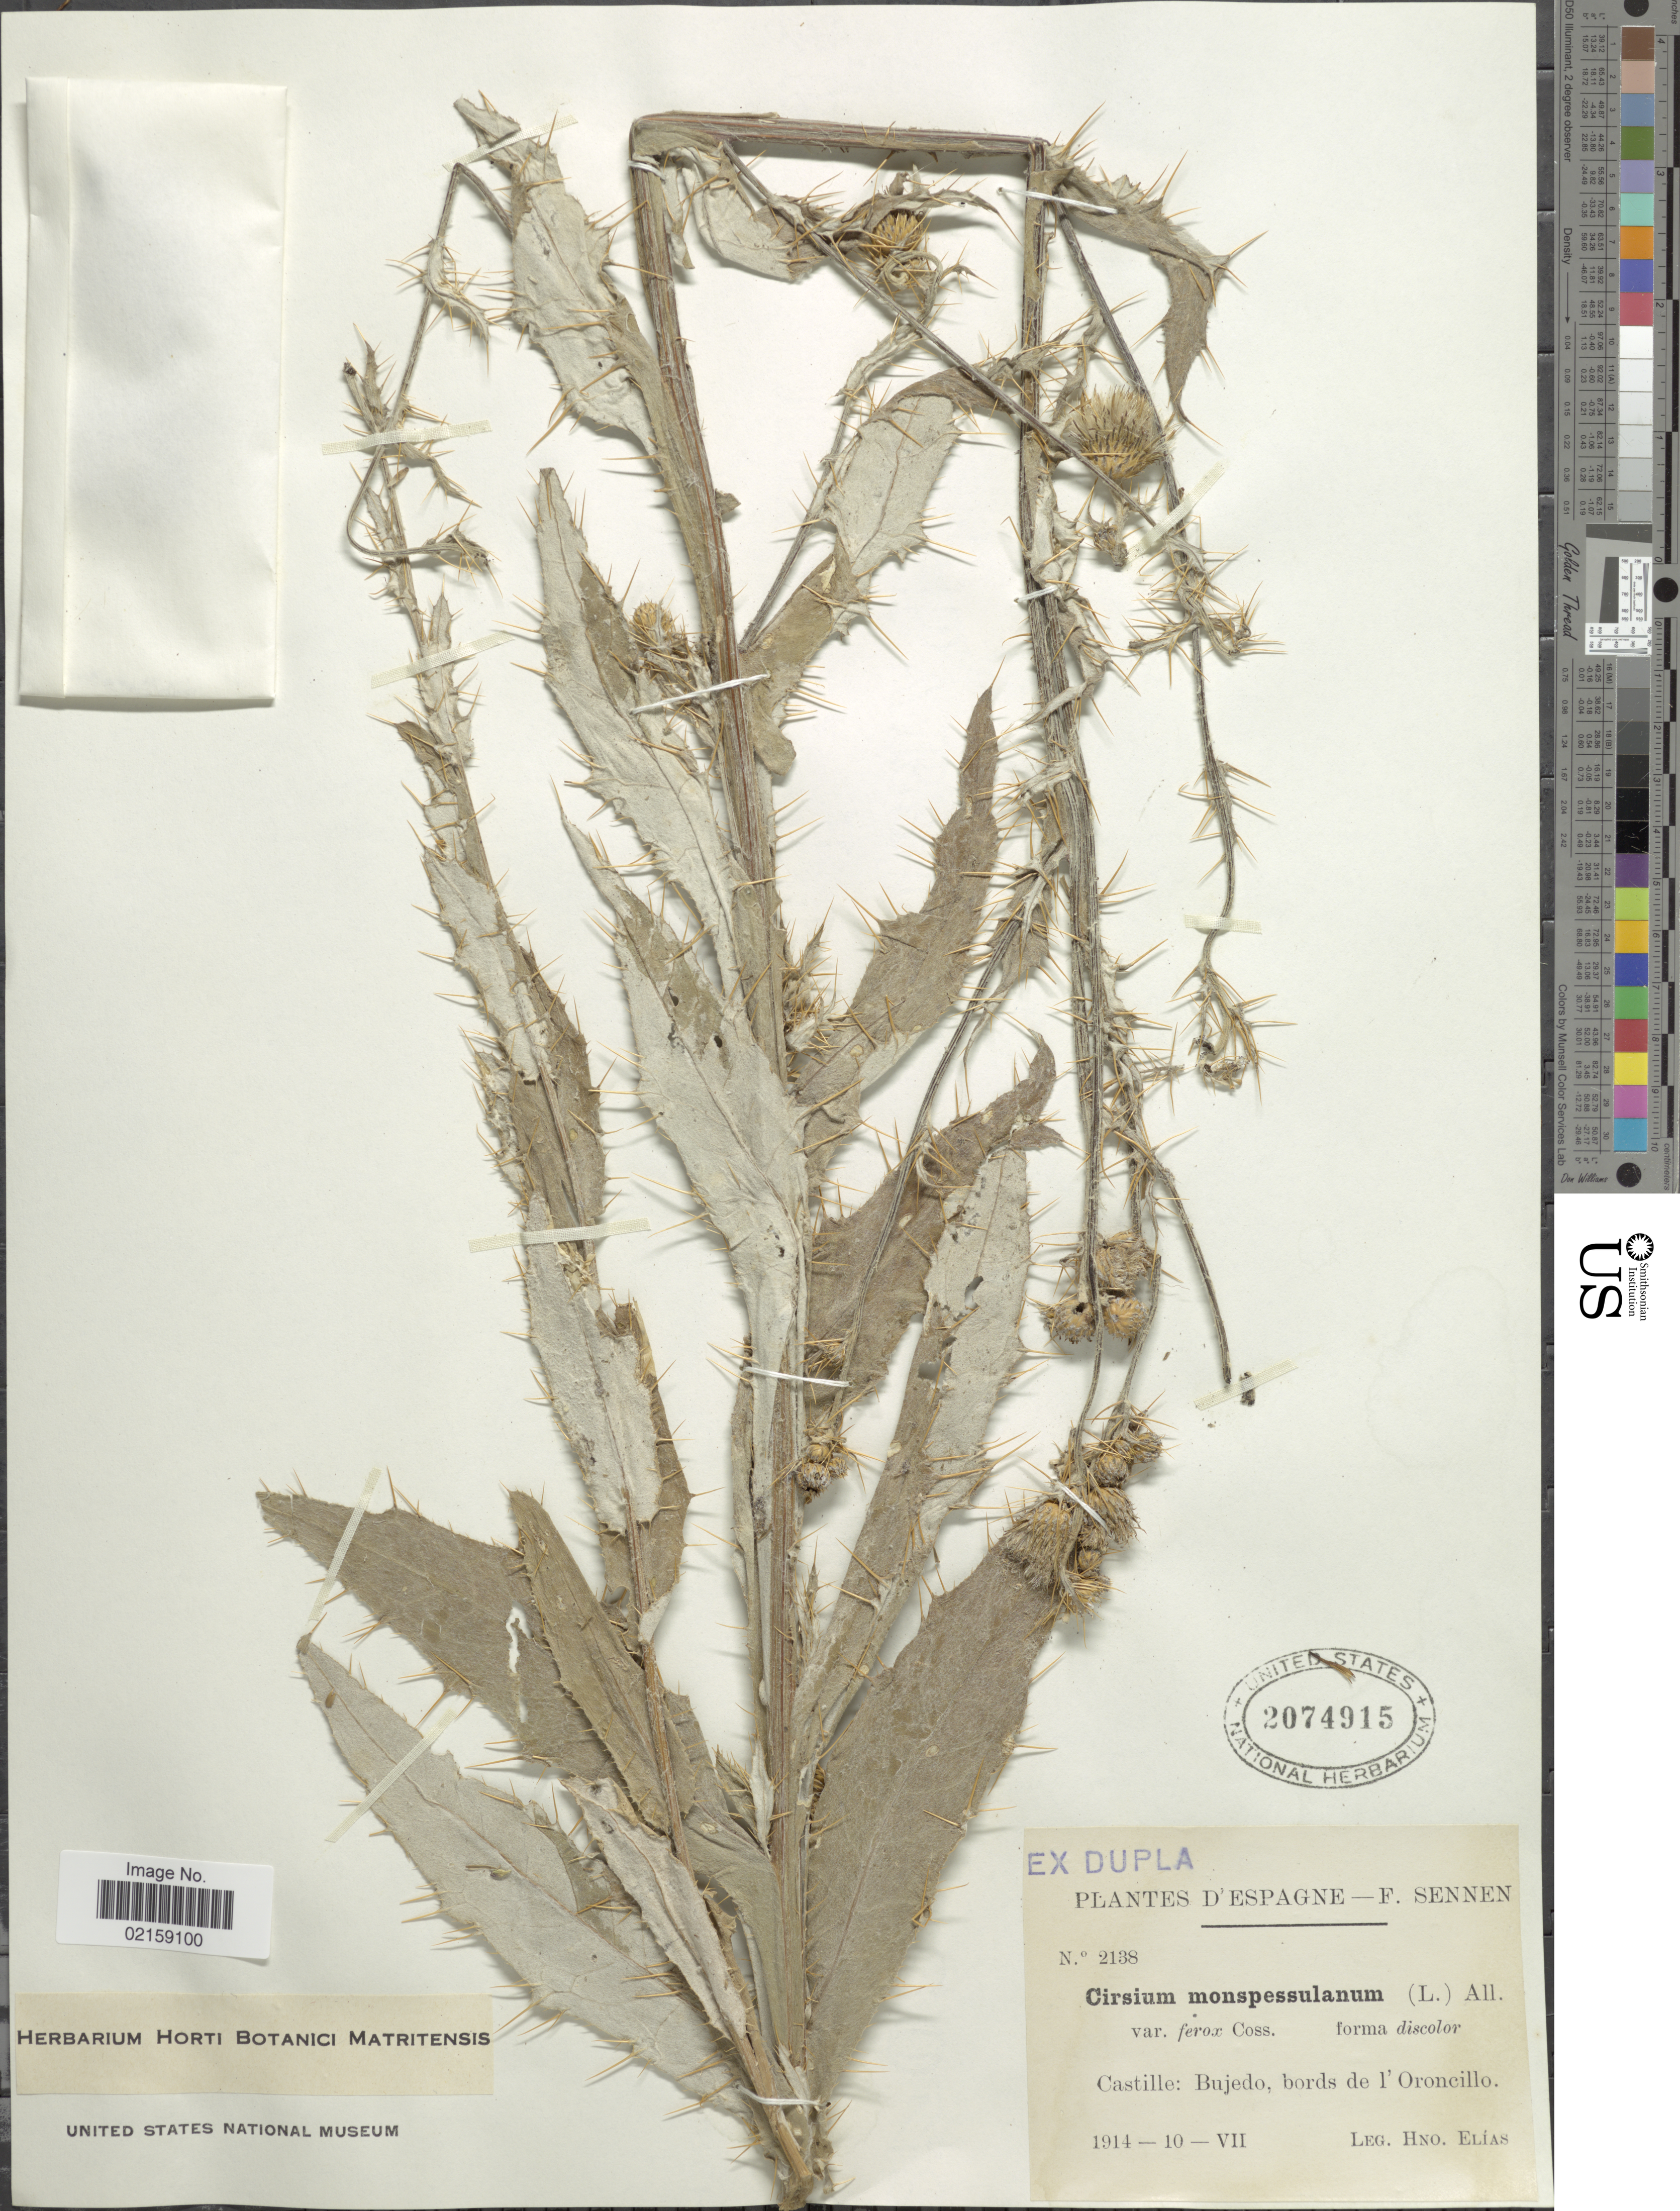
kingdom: Plantae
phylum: Tracheophyta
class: Magnoliopsida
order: Asterales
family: Asteraceae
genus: Cirsium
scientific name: Cirsium monspessulanum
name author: (L.) Hill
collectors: Bro. Elias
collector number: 2138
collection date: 1914-07-10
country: Spain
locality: D'Espagne, Castille: Bujedo, bords de l'Oroncillo.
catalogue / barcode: US 2074915